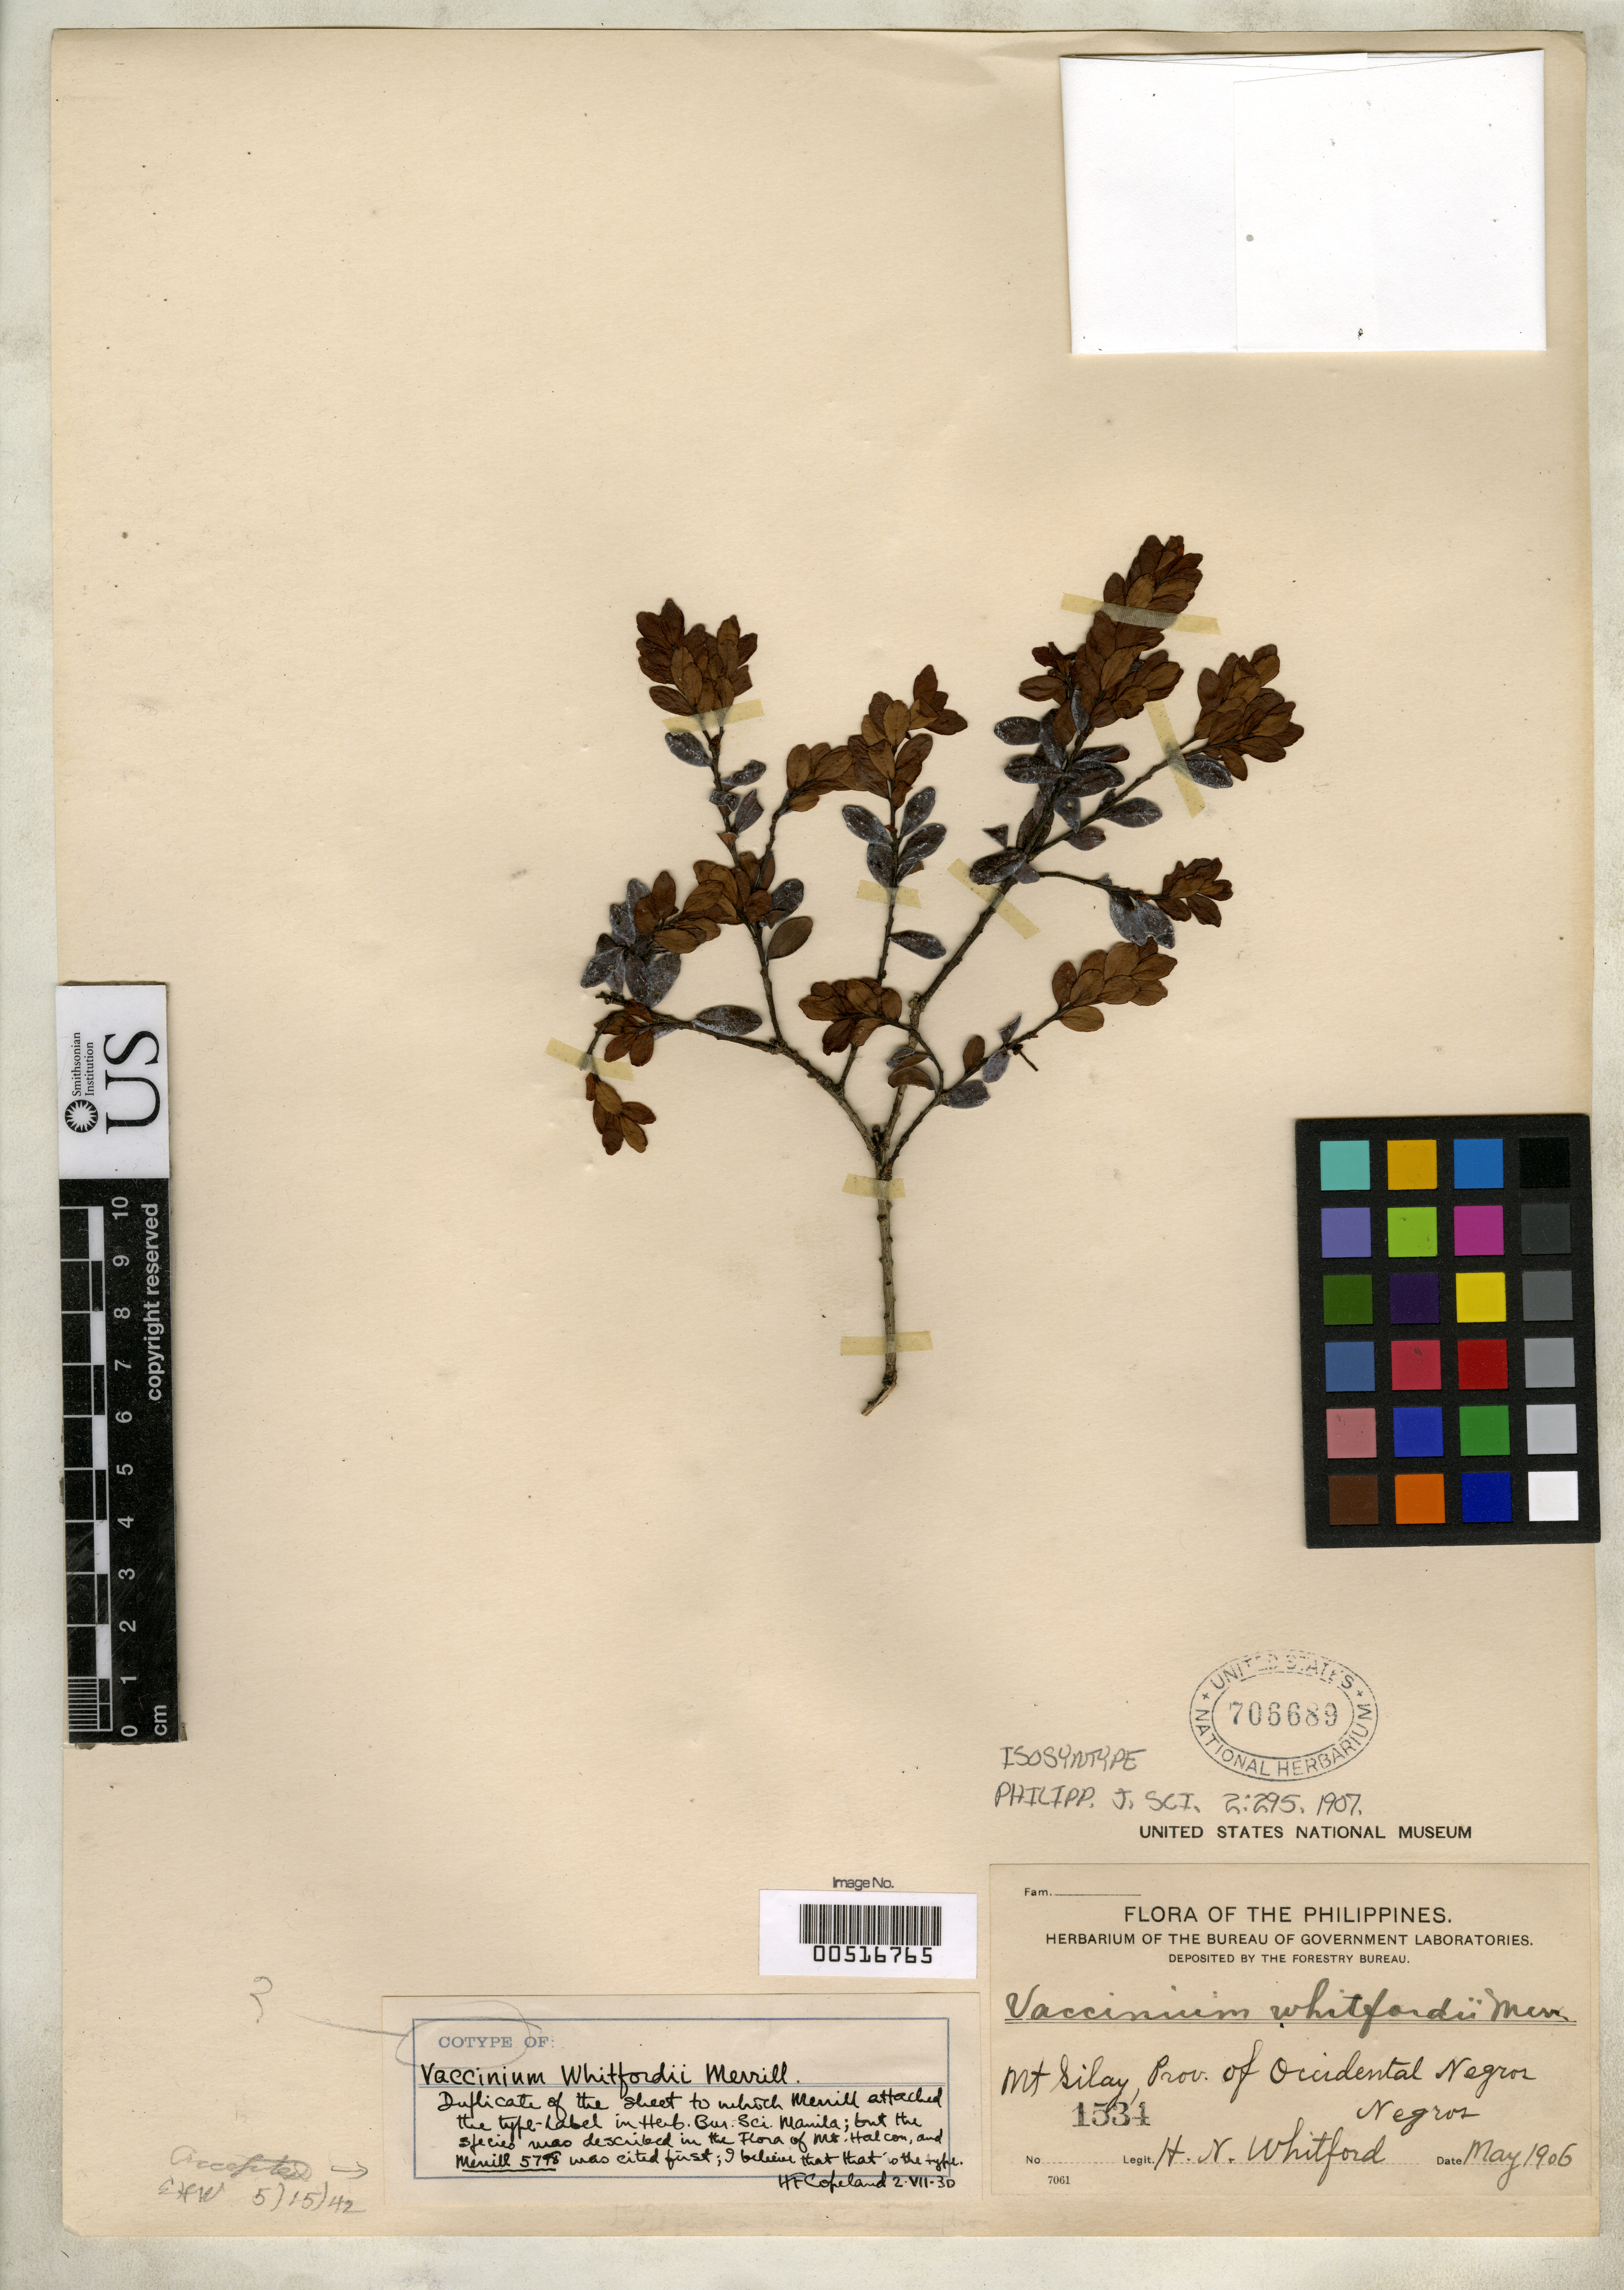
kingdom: Plantae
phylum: Tracheophyta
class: Magnoliopsida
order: Ericales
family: Ericaceae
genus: Vaccinium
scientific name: Vaccinium whitfordii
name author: Merr.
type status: Isosyntype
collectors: H. N. Whitford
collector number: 1534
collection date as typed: May 1906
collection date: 1906-05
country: Philippines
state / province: Western Visayas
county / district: Negros Occidental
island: Negros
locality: Mt. Gilay.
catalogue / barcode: US 706689